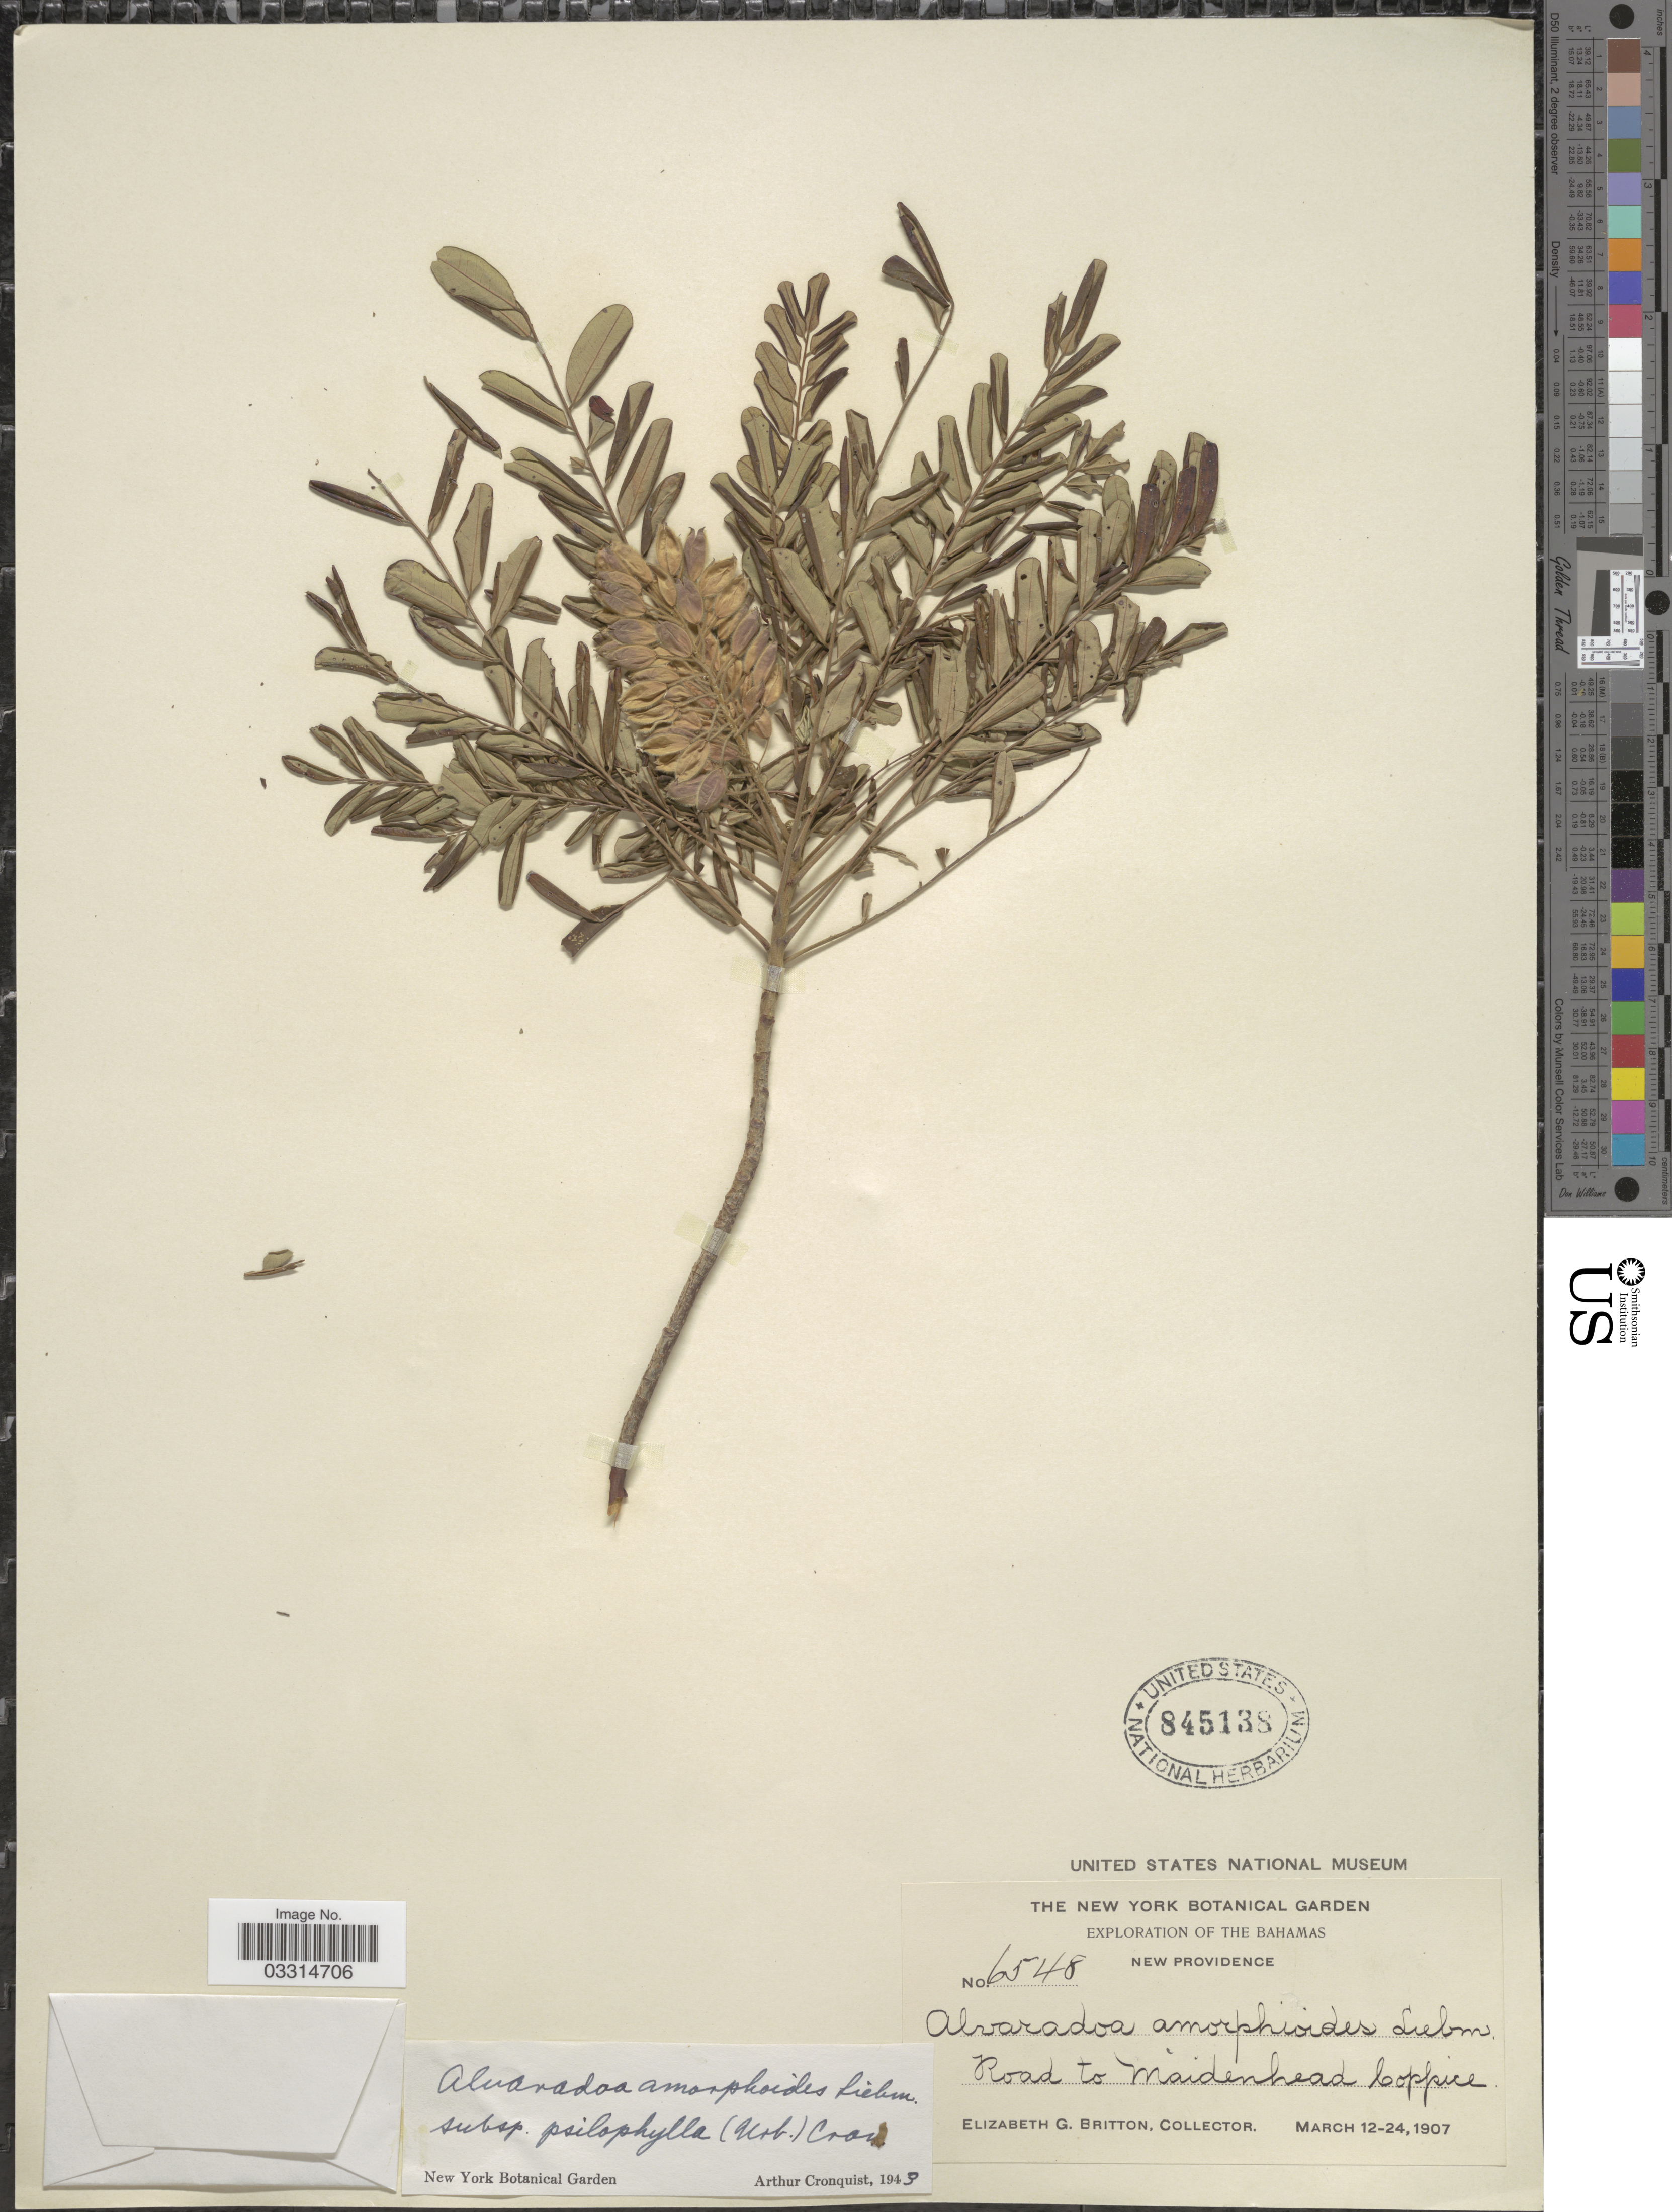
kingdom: Plantae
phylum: Tracheophyta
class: Magnoliopsida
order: Picramniales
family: Picramniaceae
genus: Alvaradoa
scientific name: Alvaradoa amorphoides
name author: Liebm.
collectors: E. G. Britton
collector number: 6548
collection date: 1907-03-12/1907-03-24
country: Bahamas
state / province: New Providence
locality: Road to Maidenhead Coppice.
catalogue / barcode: US 845138